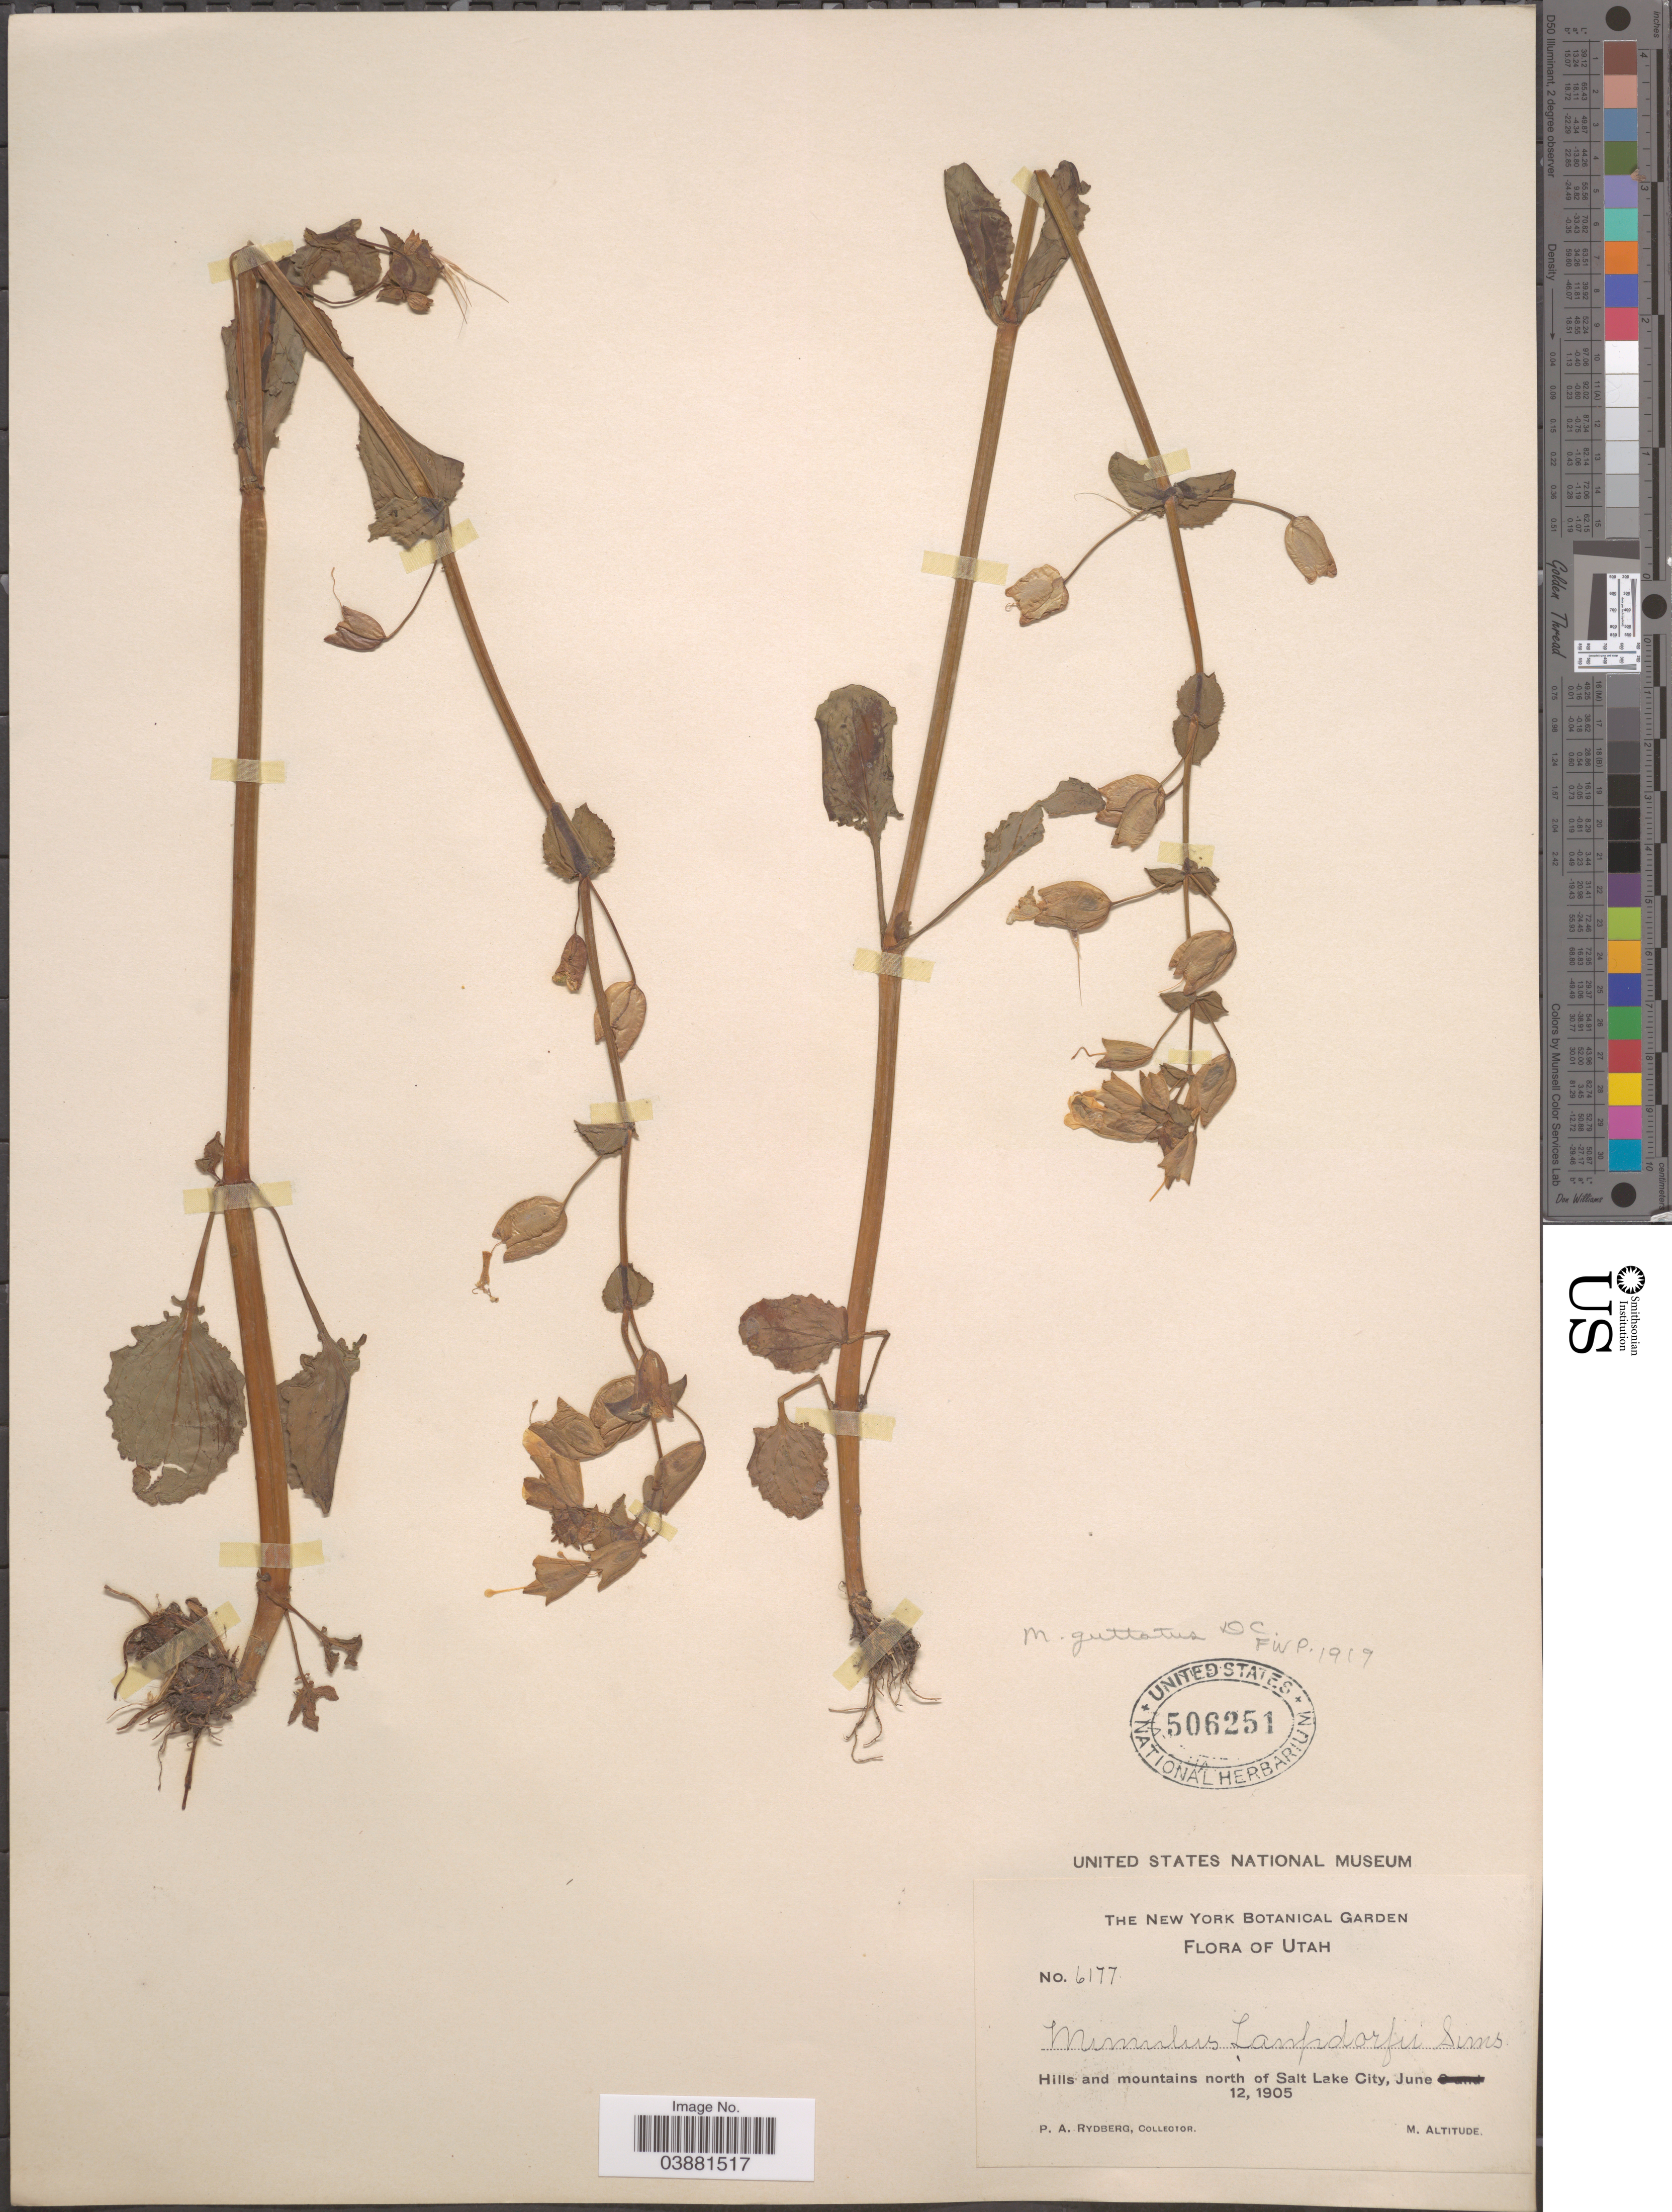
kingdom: Plantae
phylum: Tracheophyta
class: Magnoliopsida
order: Lamiales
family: Phrymaceae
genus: Mimulus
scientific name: Mimulus guttatus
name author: DC.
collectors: P. A. Rydberg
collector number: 6177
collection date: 1905-06-12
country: United States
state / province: Utah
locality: Hills and mountains north of Salt Lake City.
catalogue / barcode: US 506251